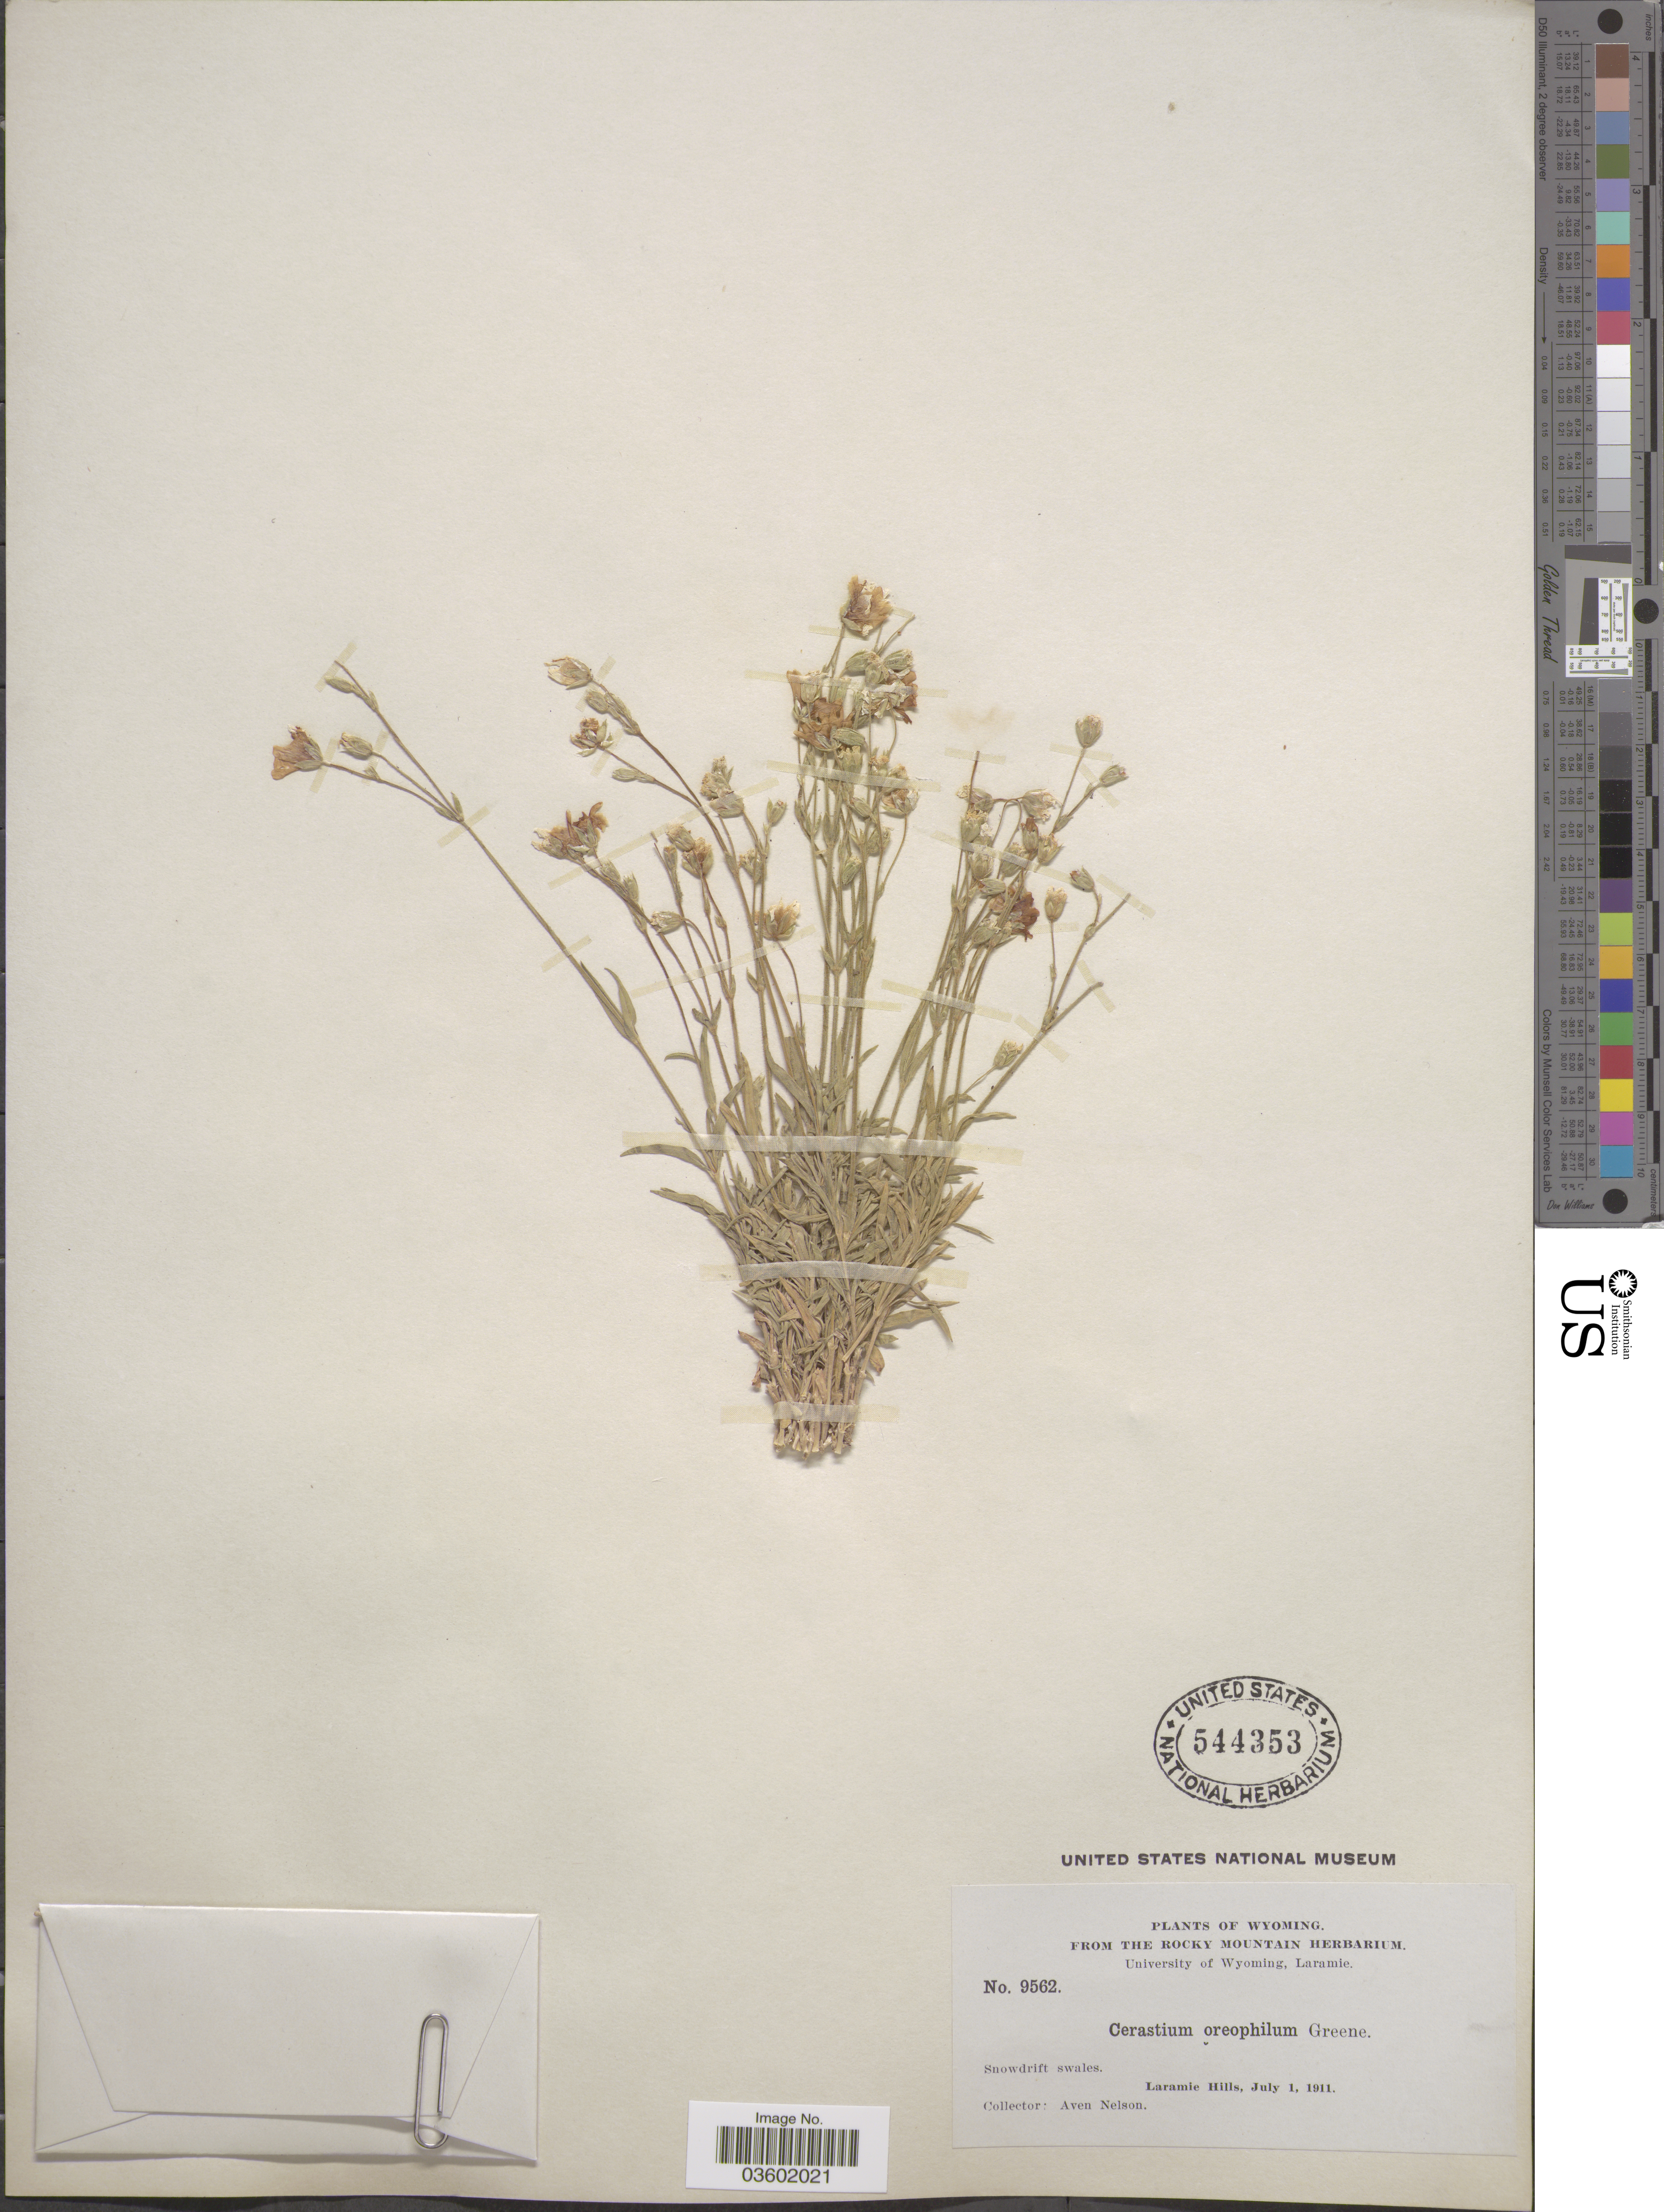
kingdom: Plantae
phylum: Tracheophyta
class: Magnoliopsida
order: Caryophyllales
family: Caryophyllaceae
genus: Cerastium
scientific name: Cerastium oreophilum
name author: Greene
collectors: A. Nelson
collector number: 9562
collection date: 1911-07-01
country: United States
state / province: Wyoming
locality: Laramie Hills.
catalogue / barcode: US 544353